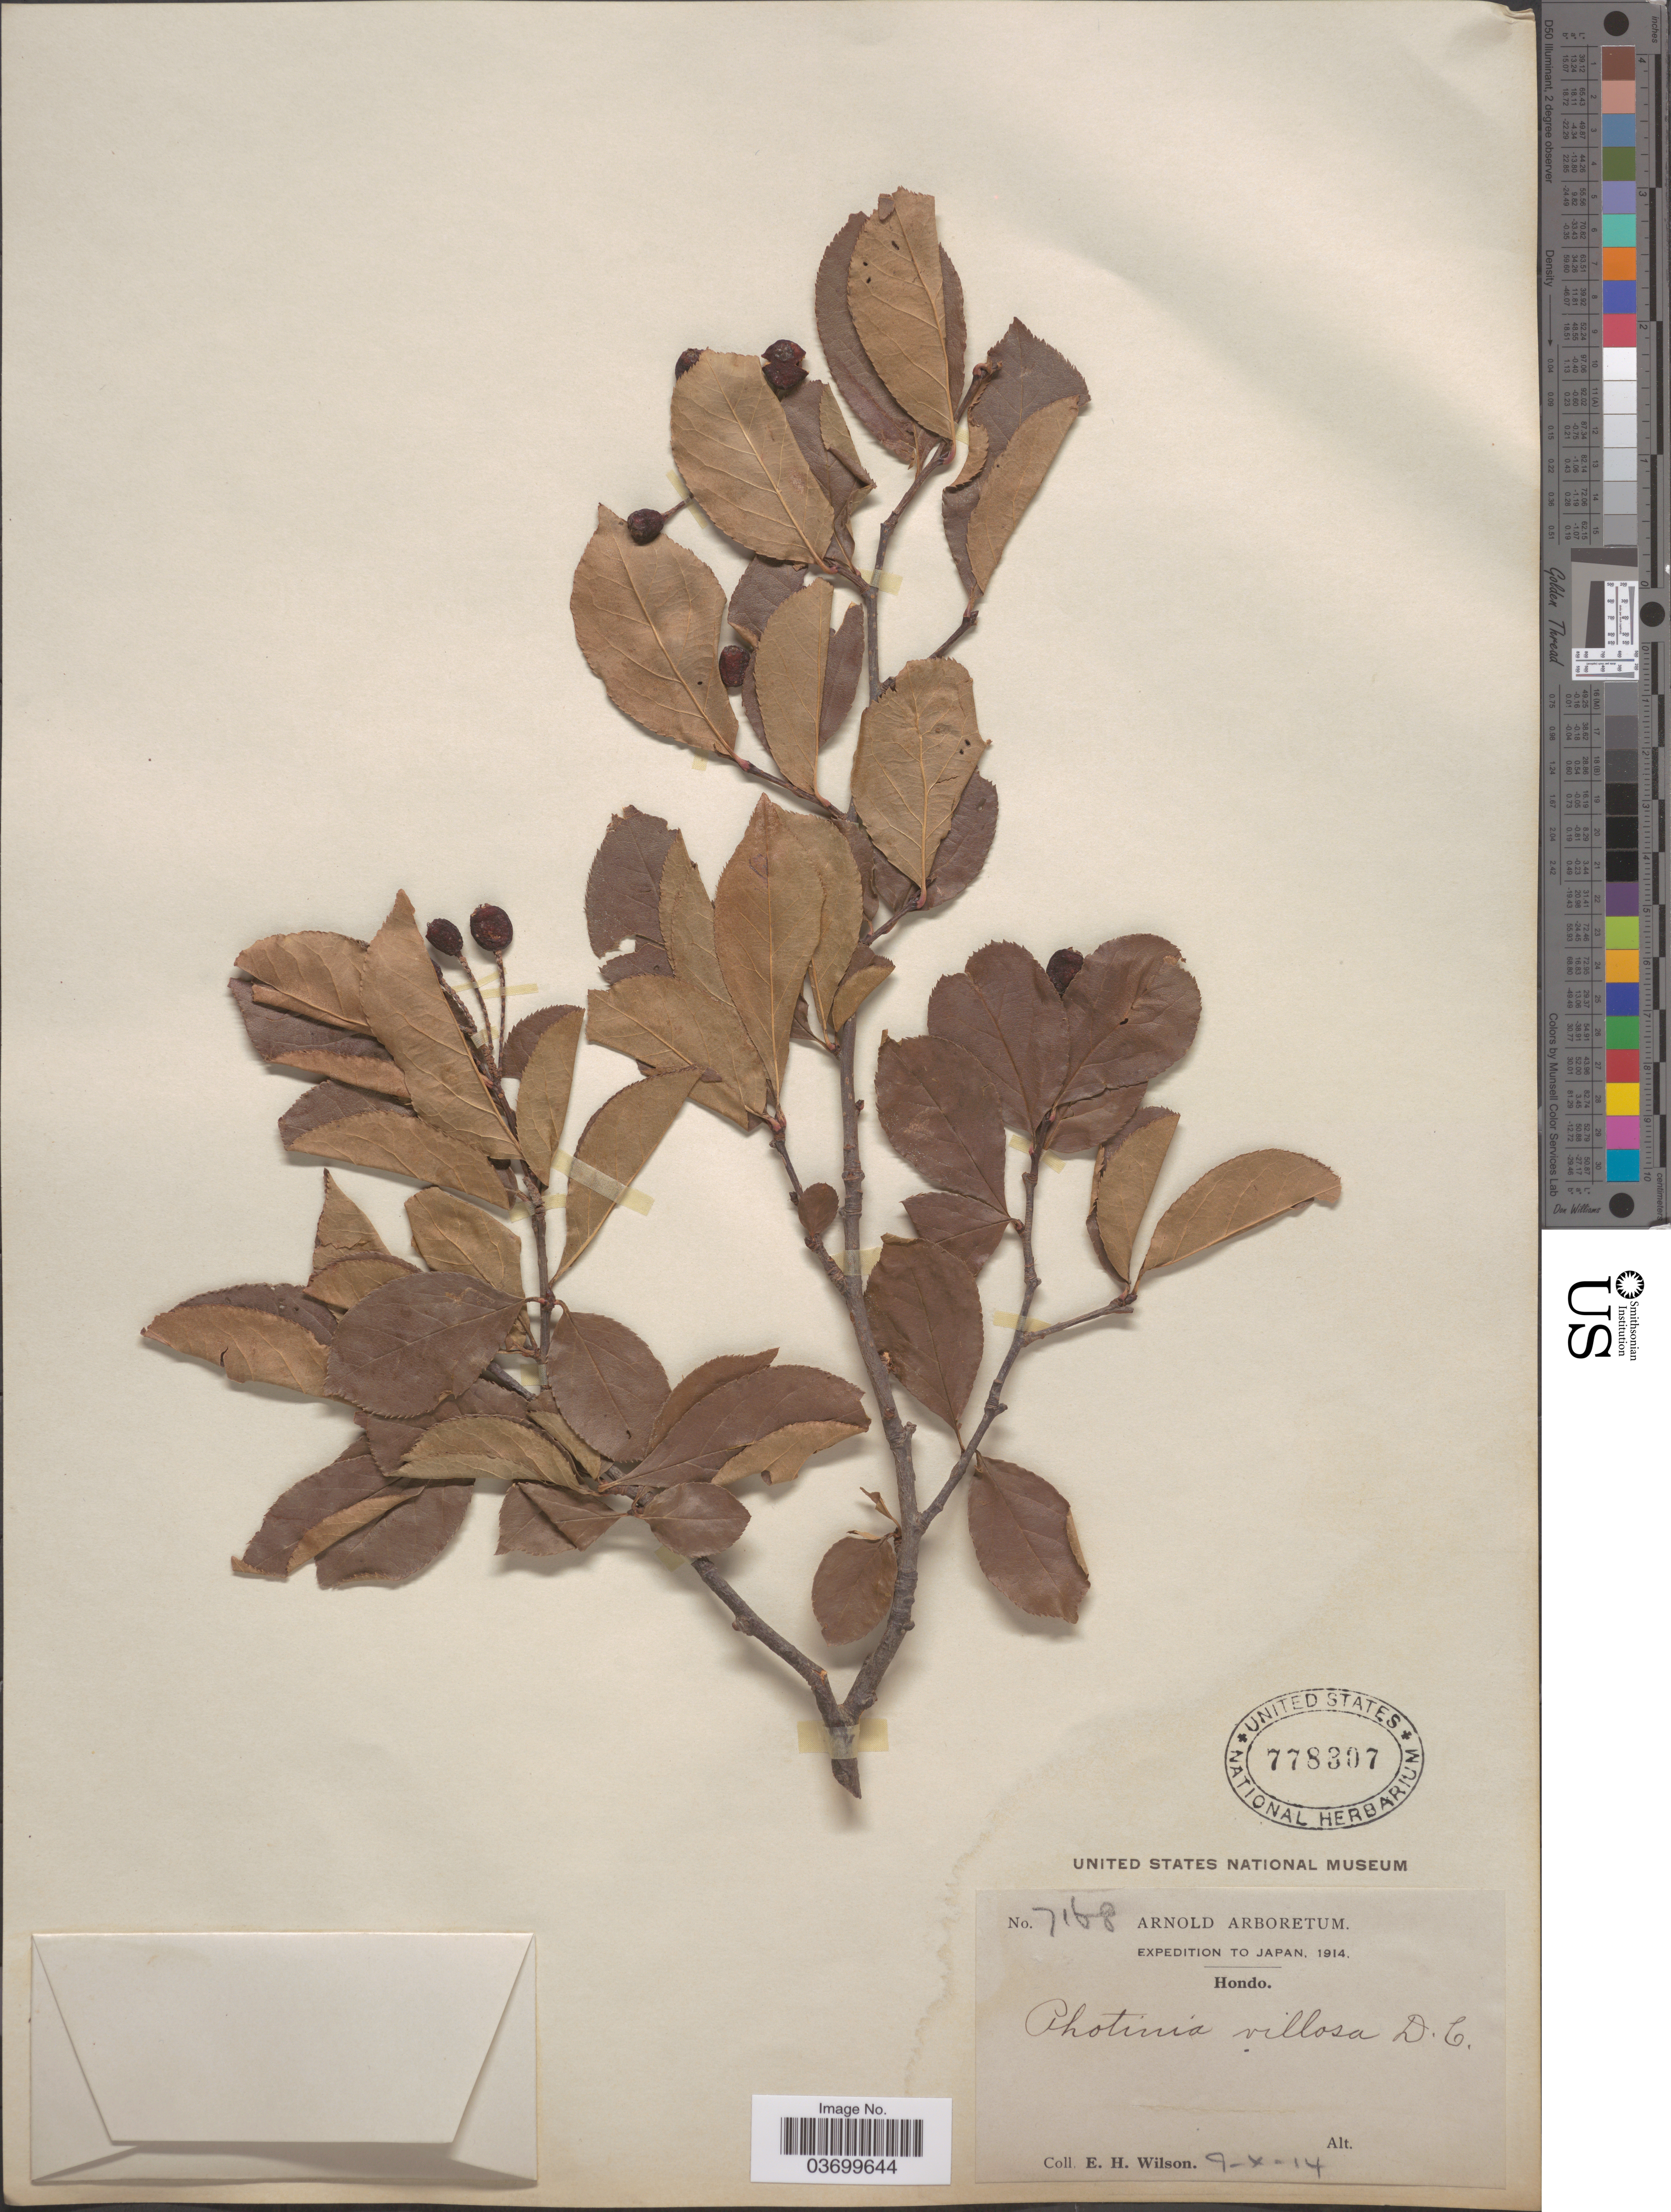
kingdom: Plantae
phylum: Tracheophyta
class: Magnoliopsida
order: Rosales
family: Rosaceae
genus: Photinia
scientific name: Photinia villosa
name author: (DC.) Thunb.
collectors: E. Wilson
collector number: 7168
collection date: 1914-10-09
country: Japan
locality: Hondo.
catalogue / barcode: US 778307